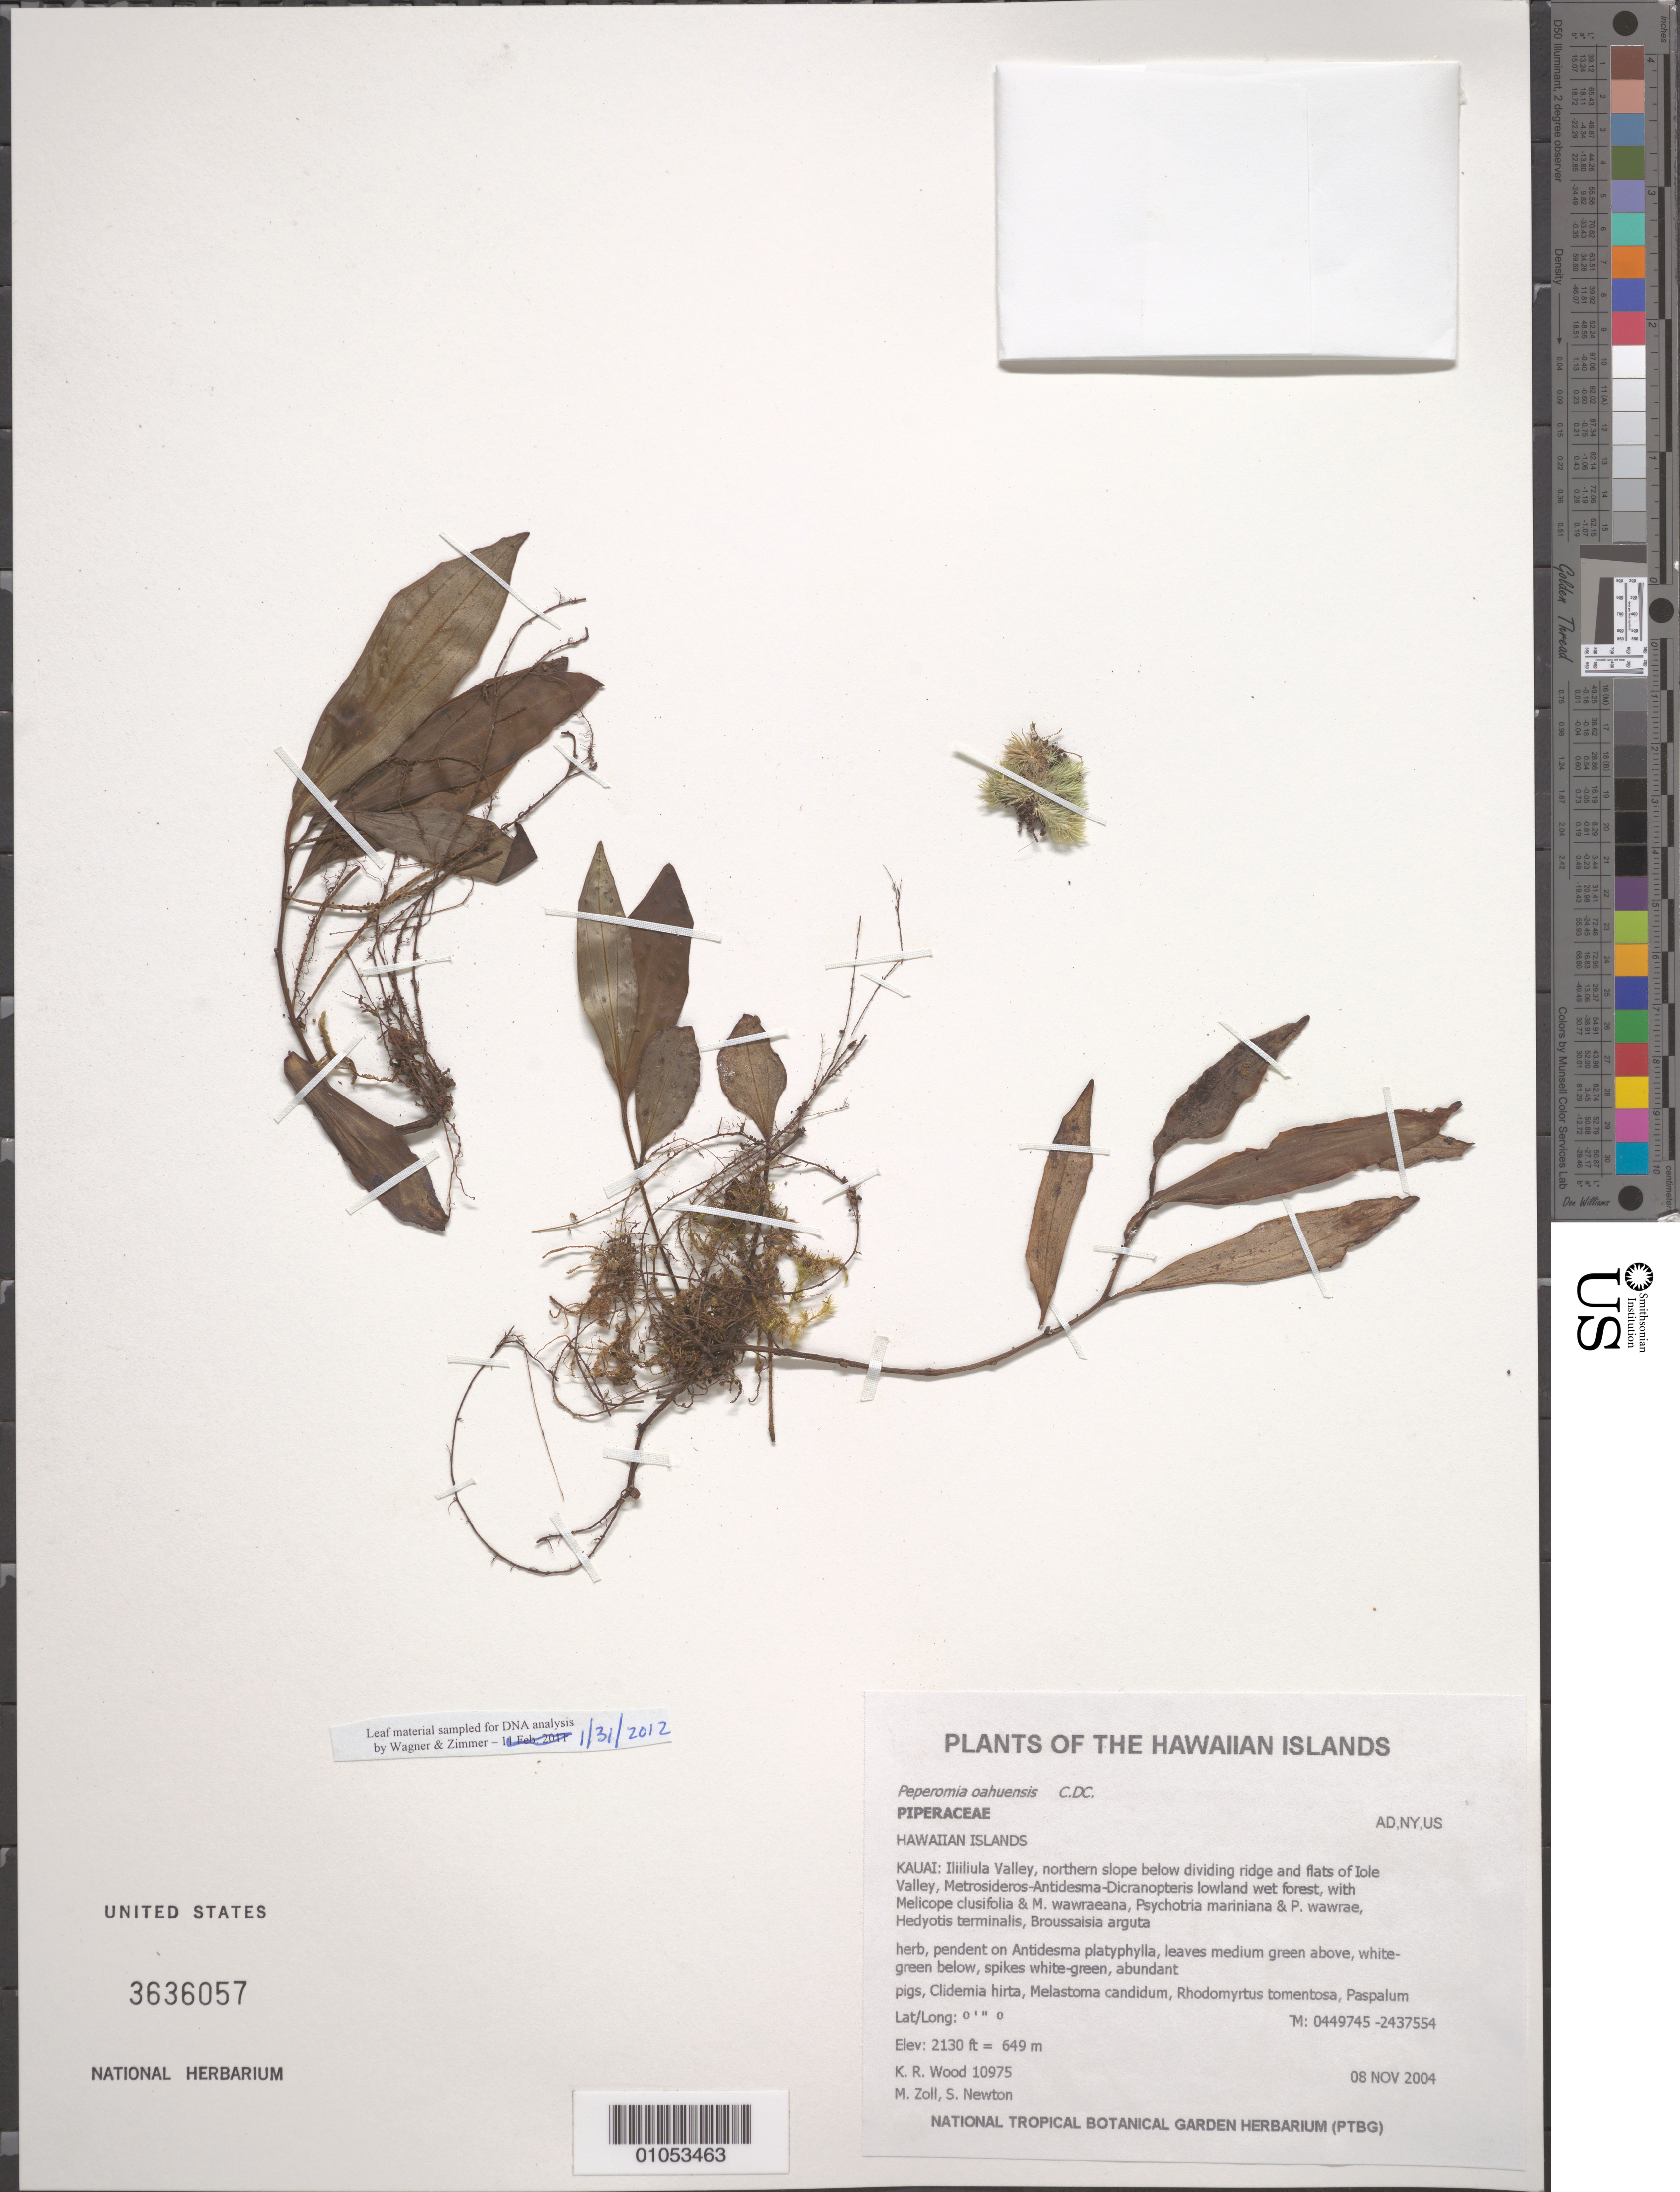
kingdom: Plantae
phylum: Tracheophyta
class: Magnoliopsida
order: Piperales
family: Piperaceae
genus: Peperomia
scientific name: Peperomia oahuensis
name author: C. DC.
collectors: K. R. Wood, M. Zoll & S. Newton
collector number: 10975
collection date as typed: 8 Nov 2004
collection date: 2004-11-08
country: United States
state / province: Hawaii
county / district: Kaui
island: Kaua'i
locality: Iliiliula Valley, northern slope below dividing ridge and flats of Iole Valley.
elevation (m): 649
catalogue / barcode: US 3636057